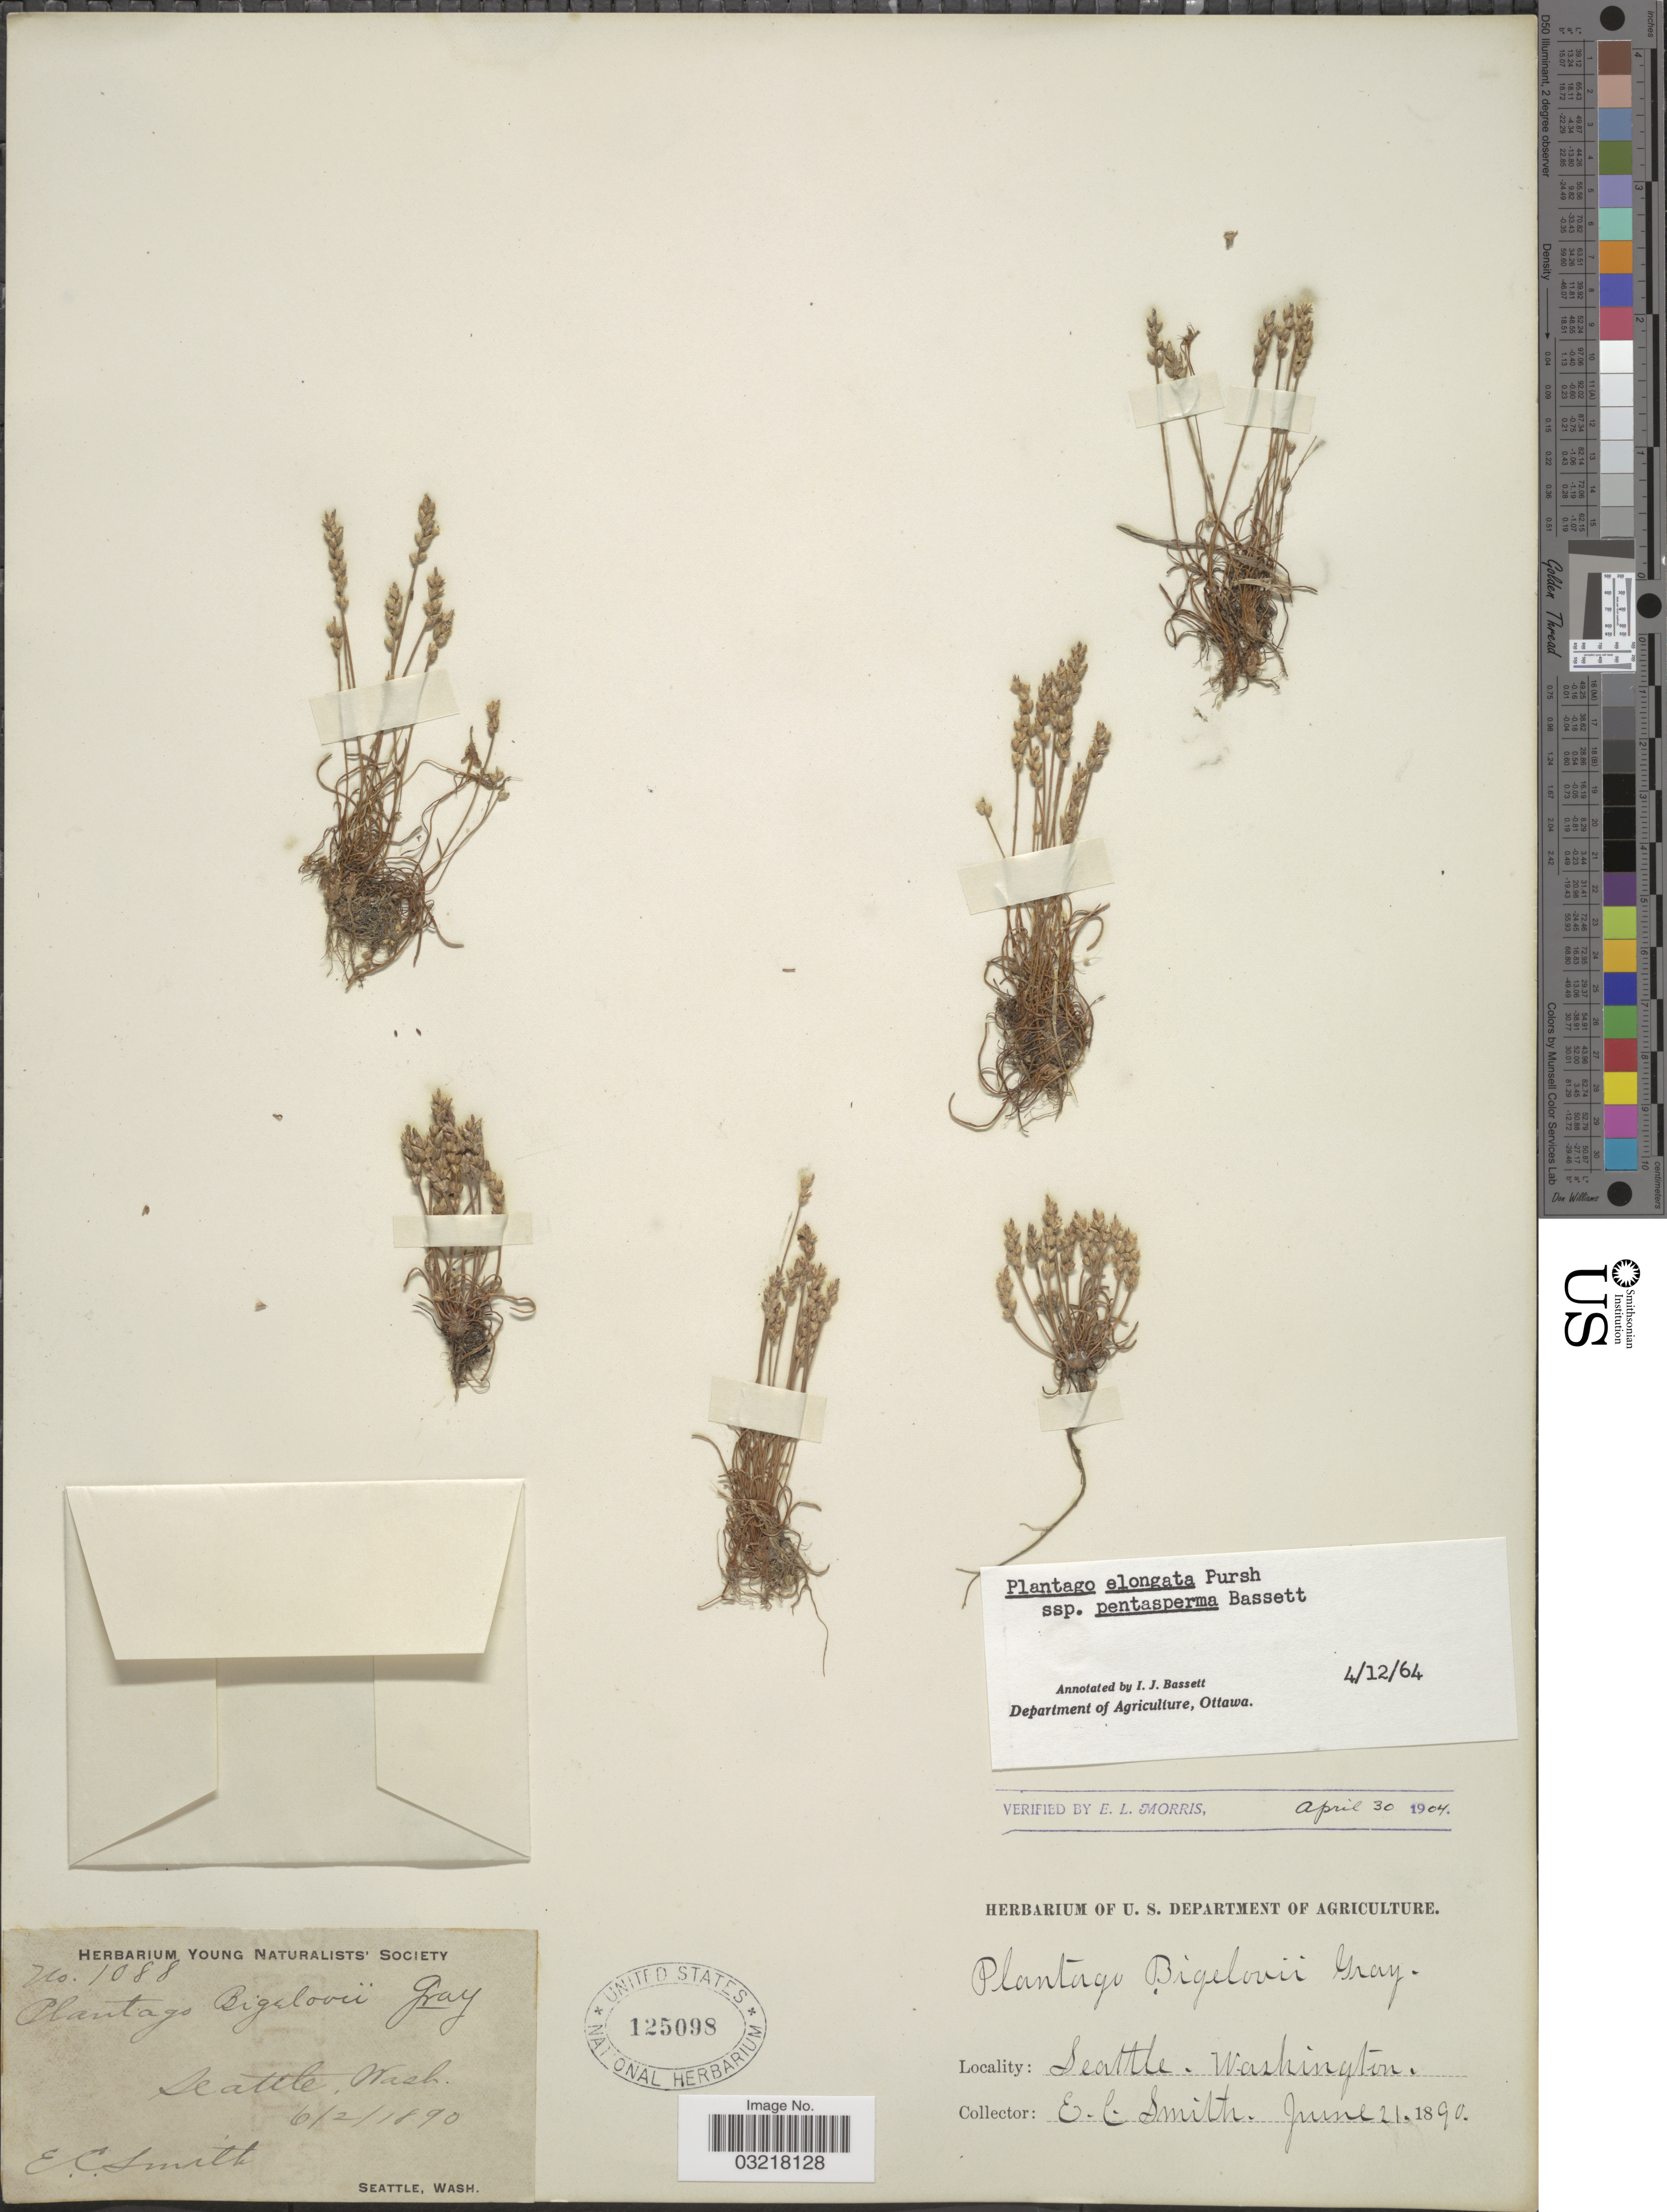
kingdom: Plantae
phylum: Tracheophyta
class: Magnoliopsida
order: Lamiales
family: Plantaginaceae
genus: Plantago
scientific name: Plantago elongata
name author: Pursh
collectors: E. Smith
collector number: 1088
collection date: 1890-06-02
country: United States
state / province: Washington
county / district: King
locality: Seattle.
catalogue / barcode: US 125098